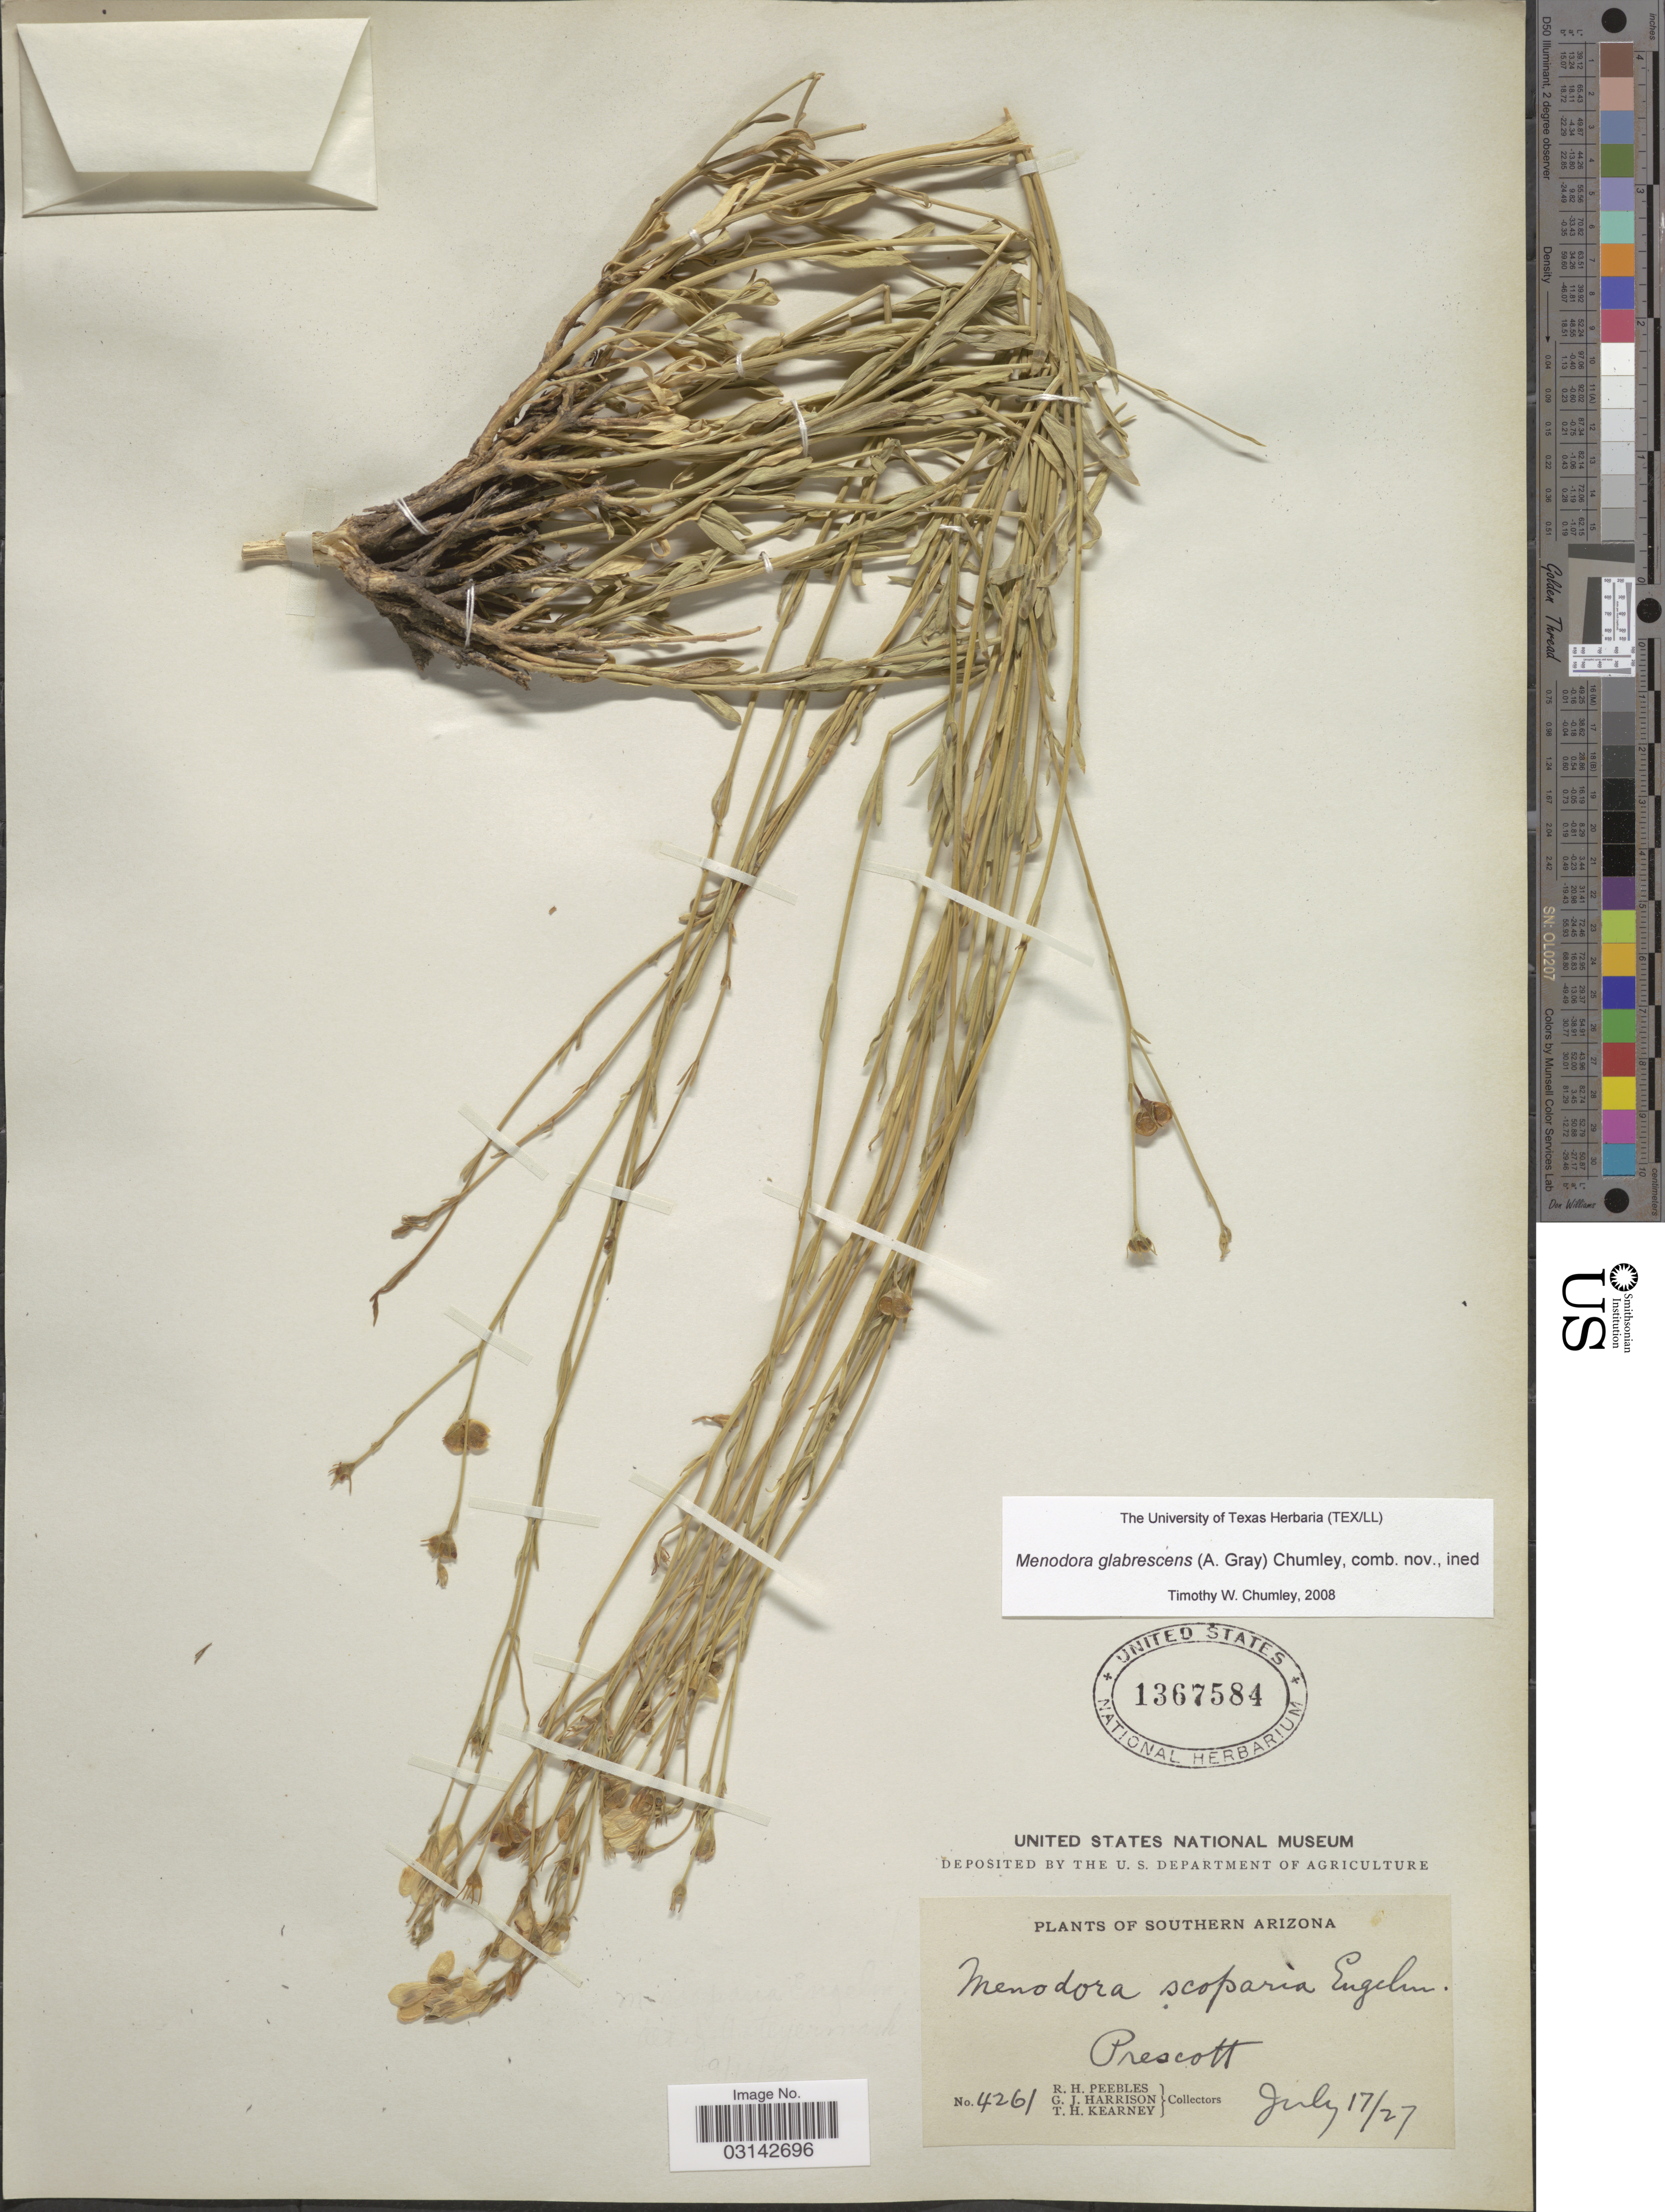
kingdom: Plantae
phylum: Tracheophyta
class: Magnoliopsida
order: Lamiales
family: Oleaceae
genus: Menodora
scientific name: Menodora glabrescens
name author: Chumley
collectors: R. H. Peebles, G. J. Harrison & T. H. Kearney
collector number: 4261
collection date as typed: Transcribed d/m/y: 17/7/27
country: United States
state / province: Arizona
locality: Southern Arizona, Prescott.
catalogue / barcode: US 1367584